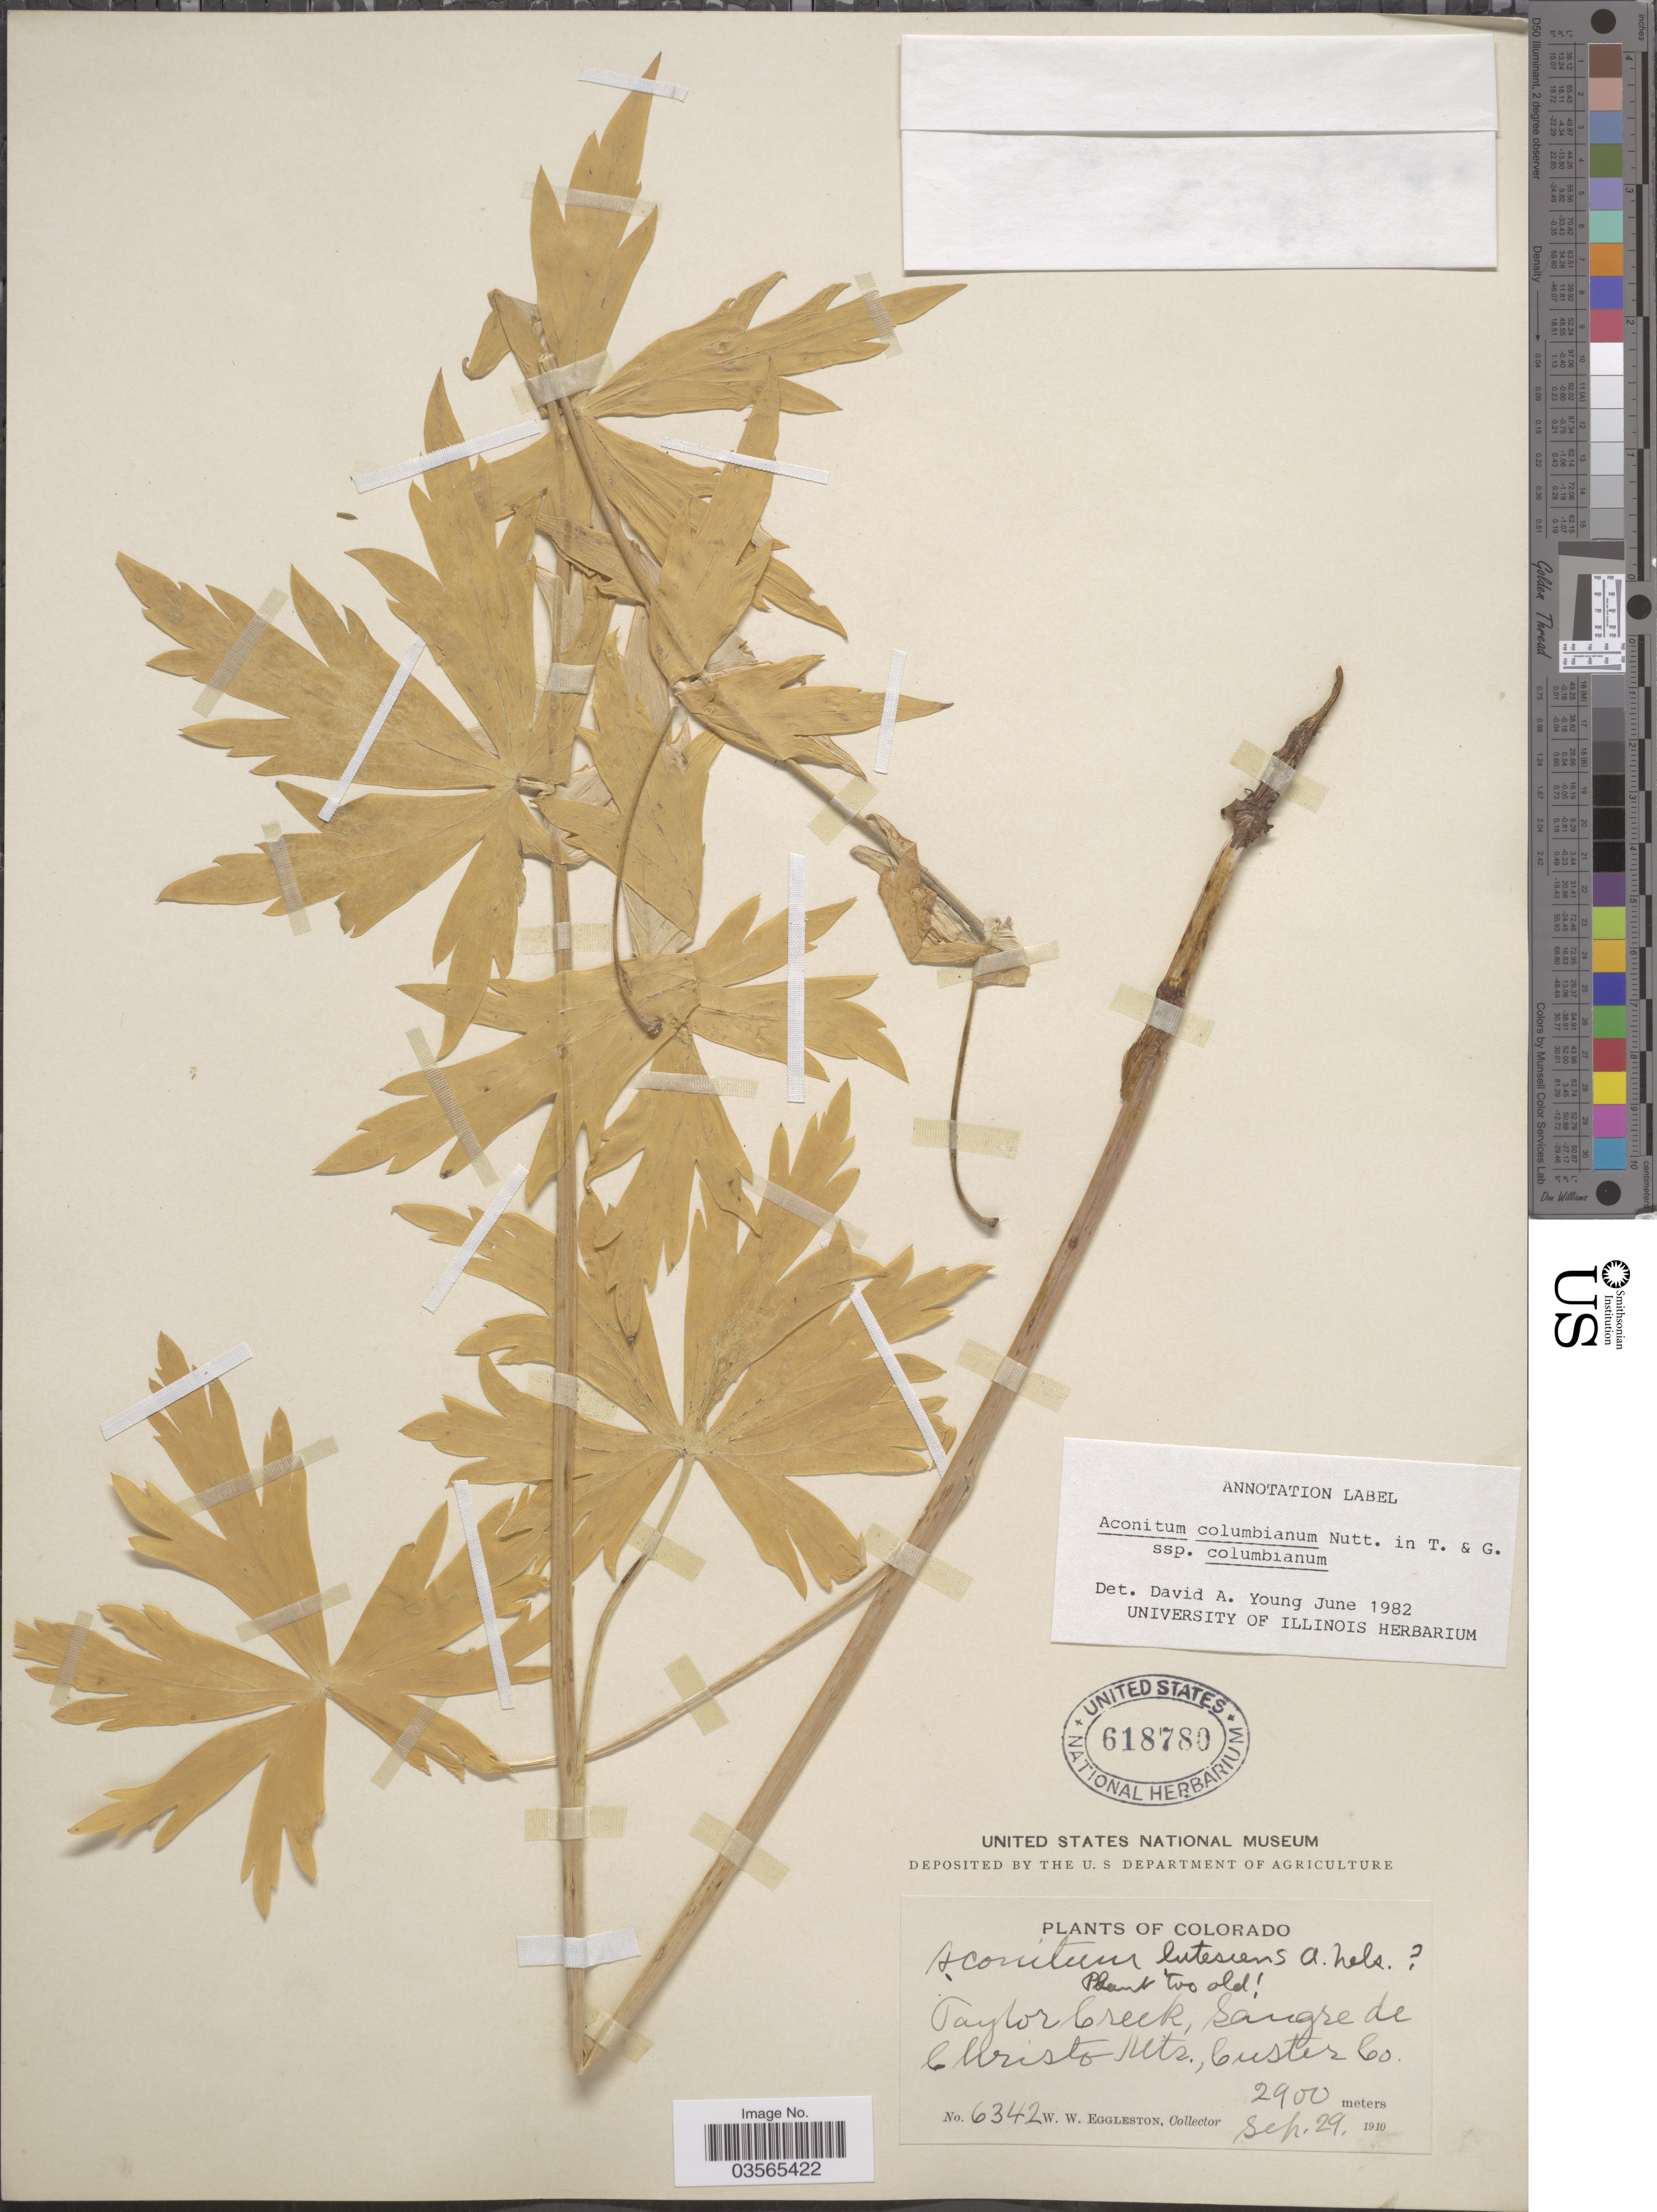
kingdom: Plantae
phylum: Tracheophyta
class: Magnoliopsida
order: Ranunculales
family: Ranunculaceae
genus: Aconitum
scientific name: Aconitum columbianum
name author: Nutt.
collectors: W. W. Eggleston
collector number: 6342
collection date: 1910-09-29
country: United States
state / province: Colorado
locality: Taylor Creek, Sangre de Christo Mts., Custer Co.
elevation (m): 2900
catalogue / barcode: US 618780